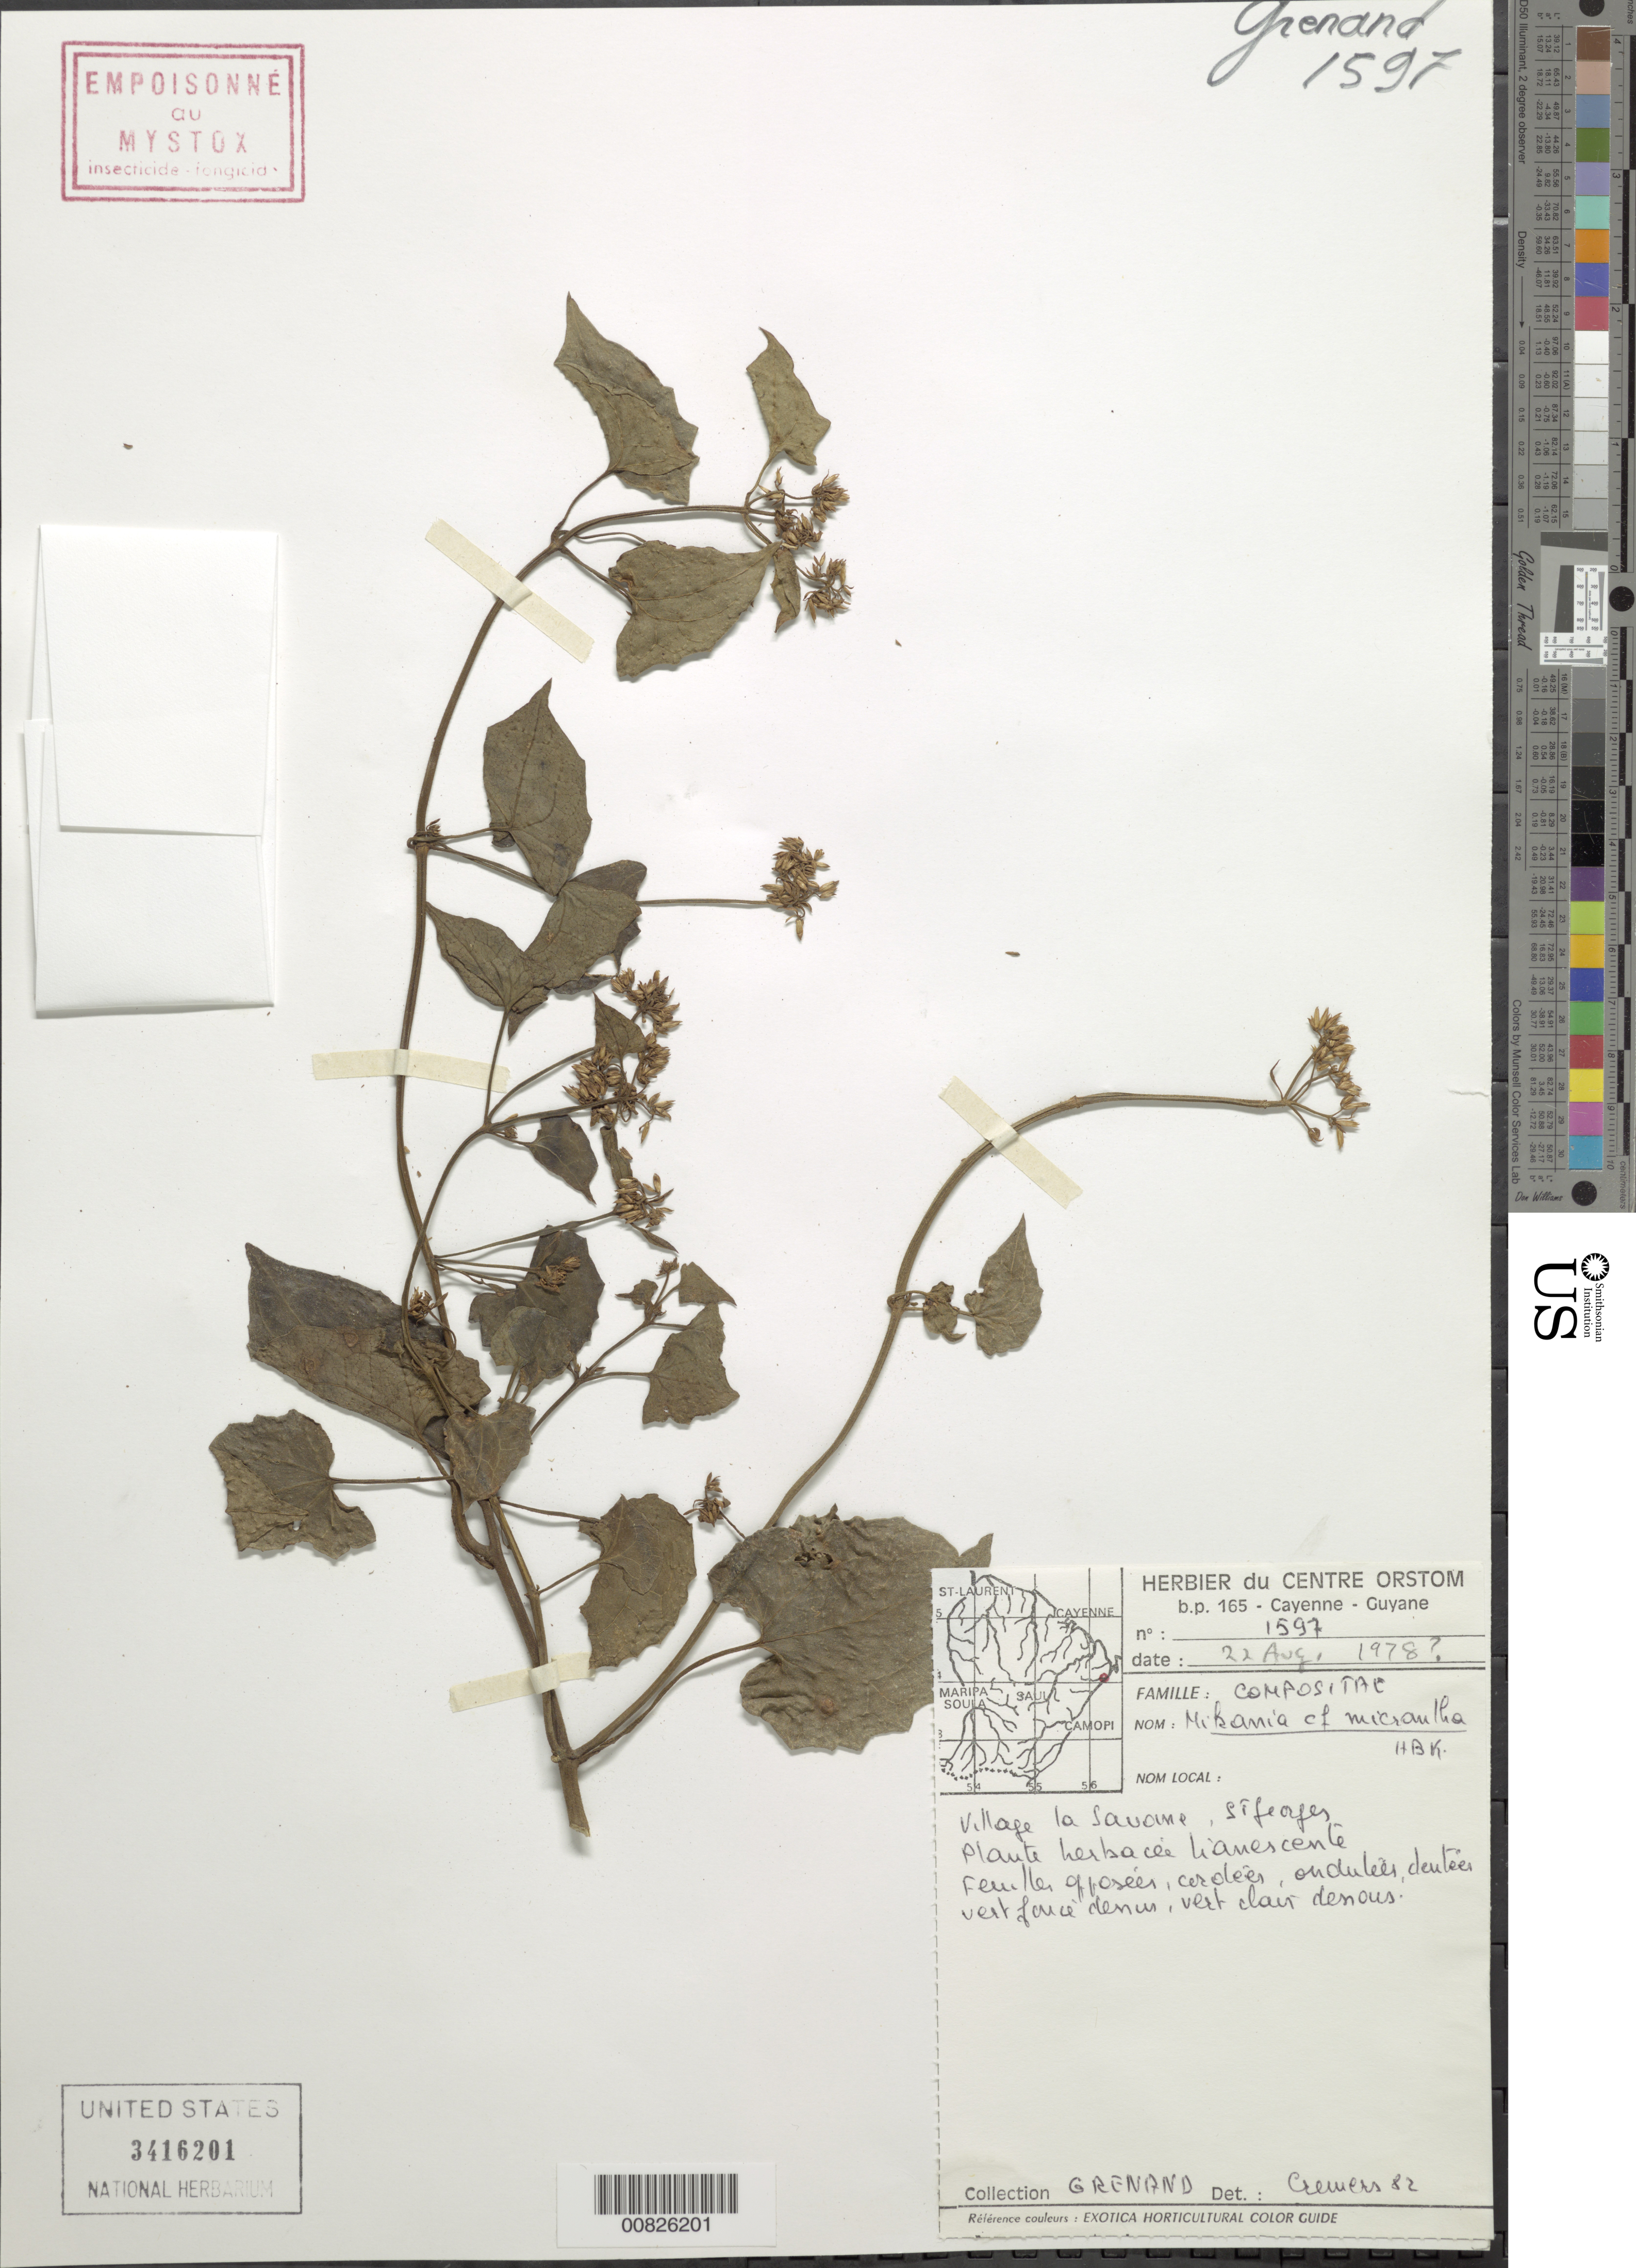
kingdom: Plantae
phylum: Tracheophyta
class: Magnoliopsida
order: Asterales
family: Asteraceae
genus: Mikania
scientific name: Mikania micrantha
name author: Kunth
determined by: Cremers, Georges A.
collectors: P. Grenand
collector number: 1597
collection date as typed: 22-Aug-78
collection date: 1978-08-22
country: French Guiana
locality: Village La Savanne, St. Georges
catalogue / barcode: US 3416201